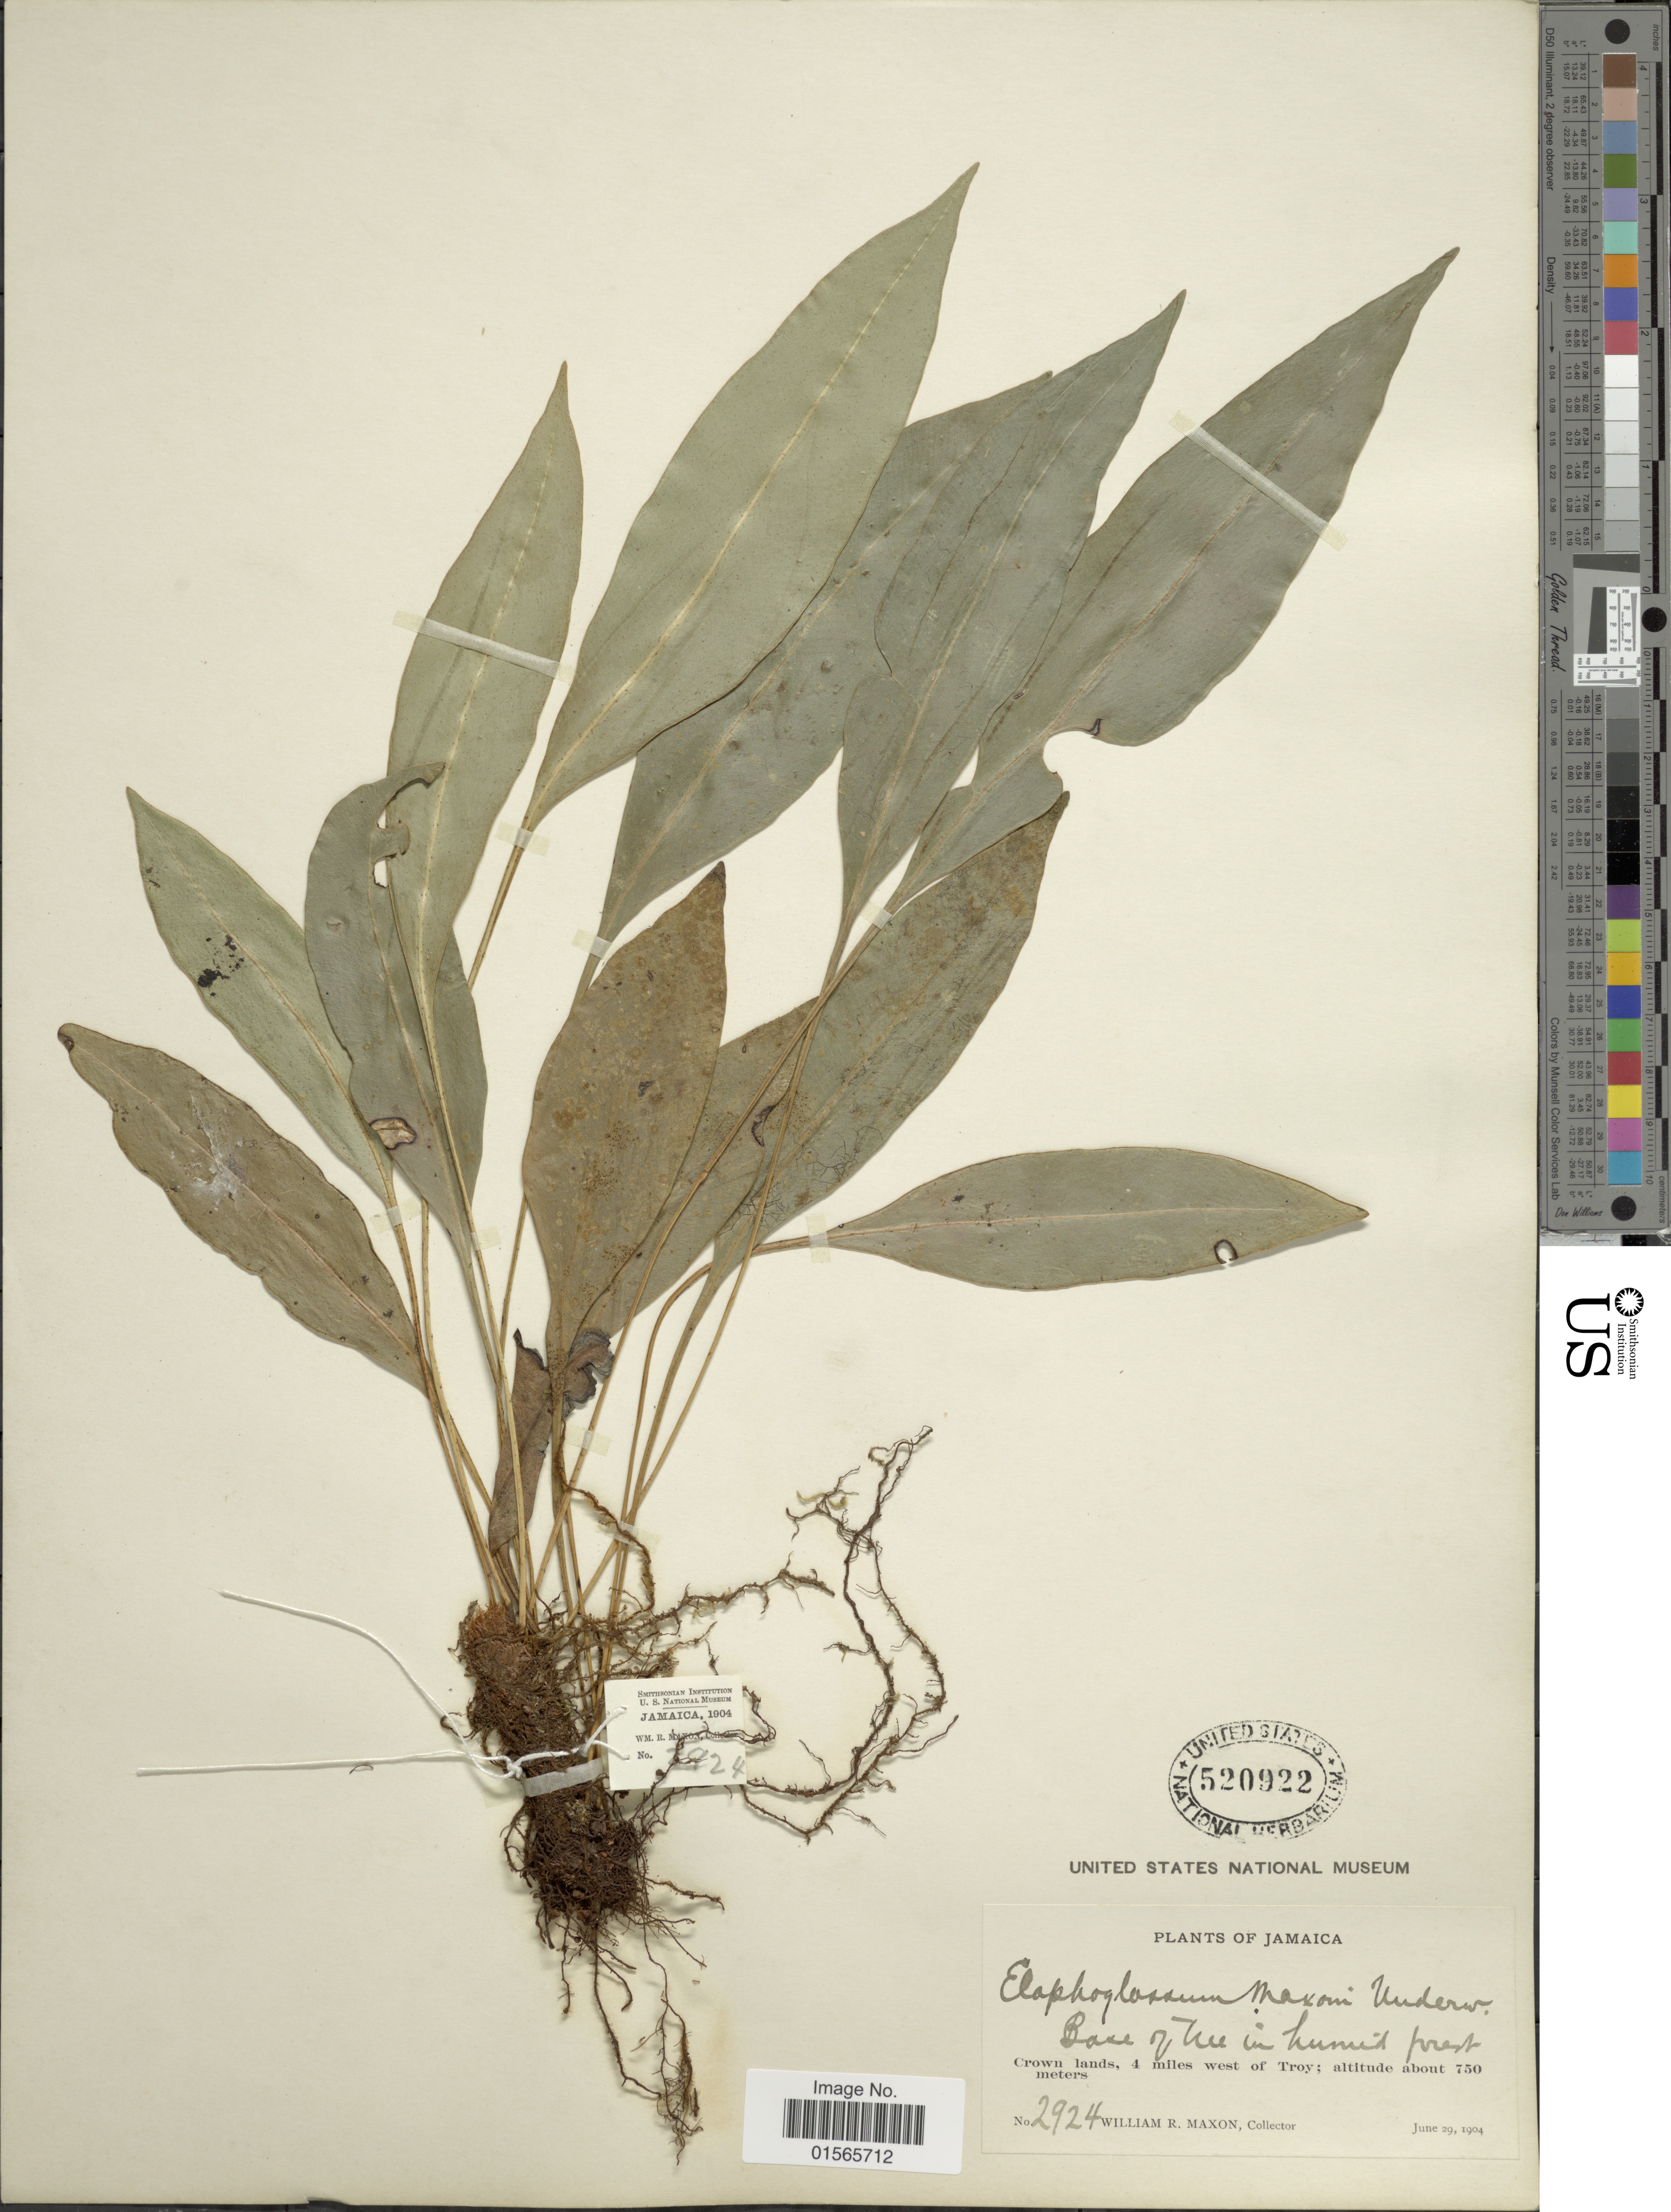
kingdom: Plantae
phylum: Tracheophyta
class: Polypodiopsida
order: Polypodiales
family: Dryopteridaceae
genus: Elaphoglossum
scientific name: Elaphoglossum maxonii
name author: Underw. ex C.V. Morton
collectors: W. R. Maxon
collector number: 2924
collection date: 1904-06-29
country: Jamaica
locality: Base of tree in humid forest, Crown lands, 4 miles west of Troy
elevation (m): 750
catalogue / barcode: US 520922